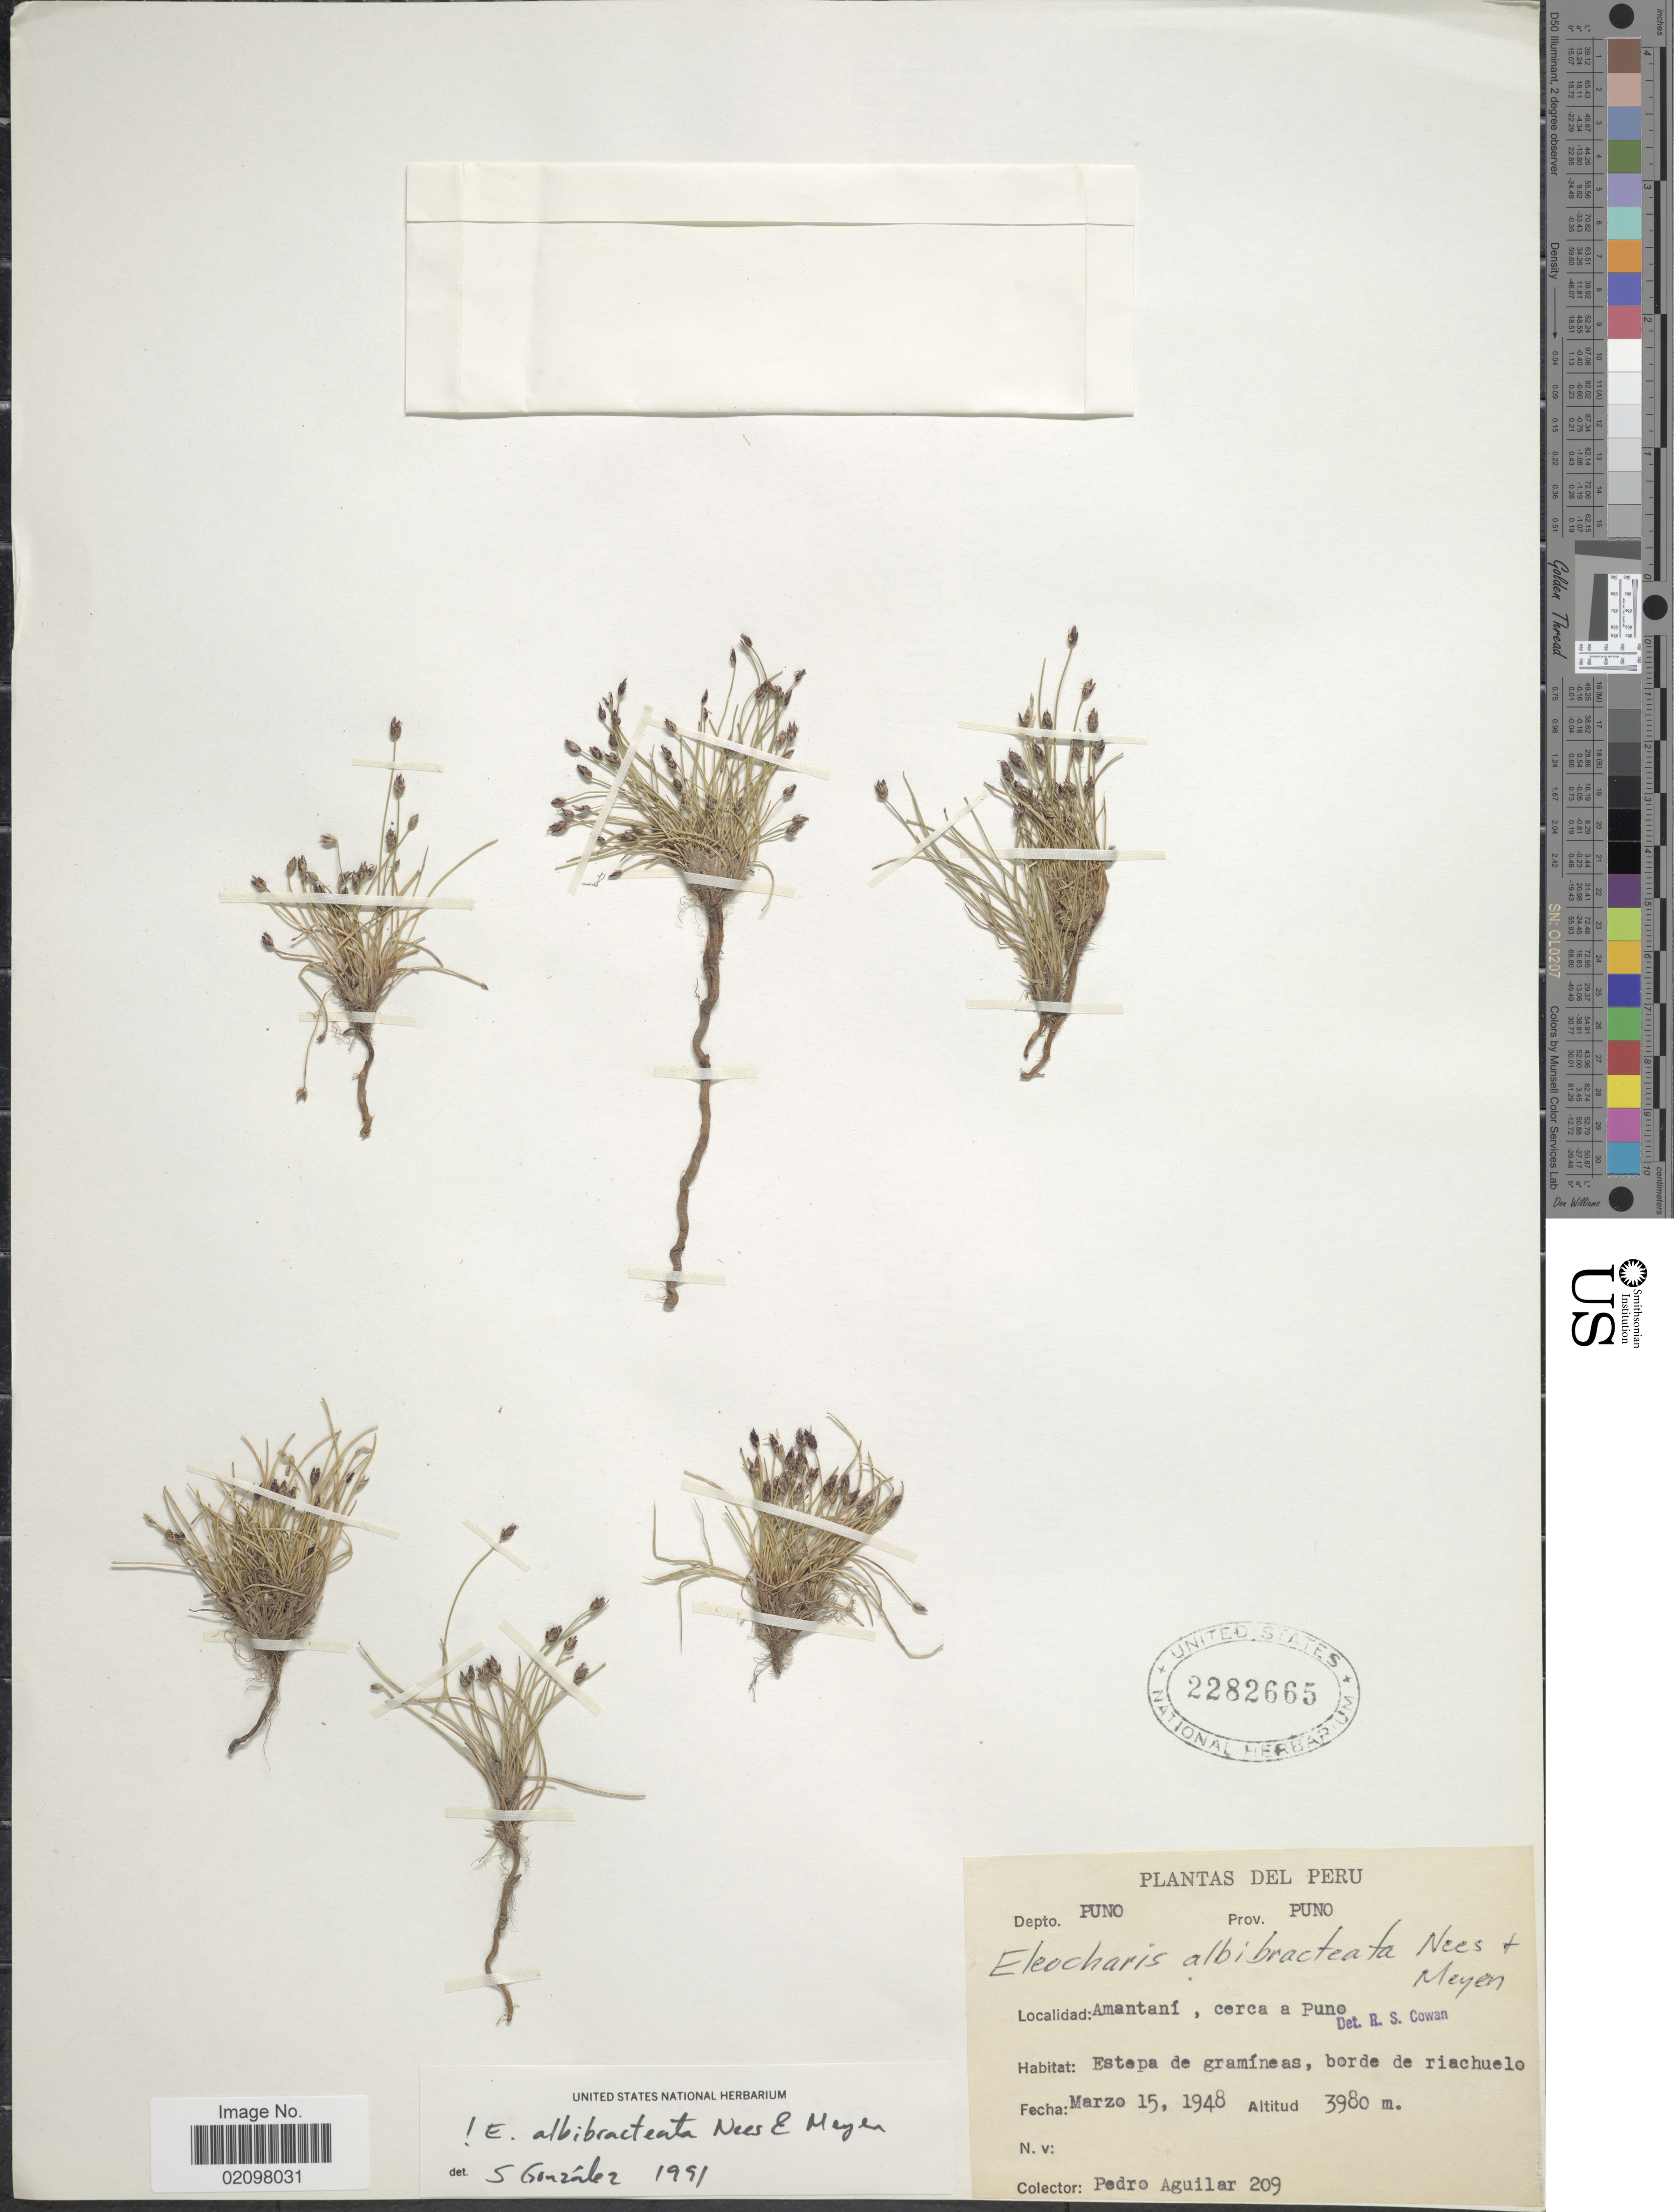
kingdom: Plantae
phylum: Tracheophyta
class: Liliopsida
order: Poales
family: Cyperaceae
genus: Eleocharis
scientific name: Eleocharis albibracteata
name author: Nees & Meyen ex Kunth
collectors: P. Aguilar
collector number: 209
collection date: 1948-03-15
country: Peru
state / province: Puno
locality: Depto. Puno, Amantaní, cerca a Puno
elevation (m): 3980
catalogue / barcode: US 2282665